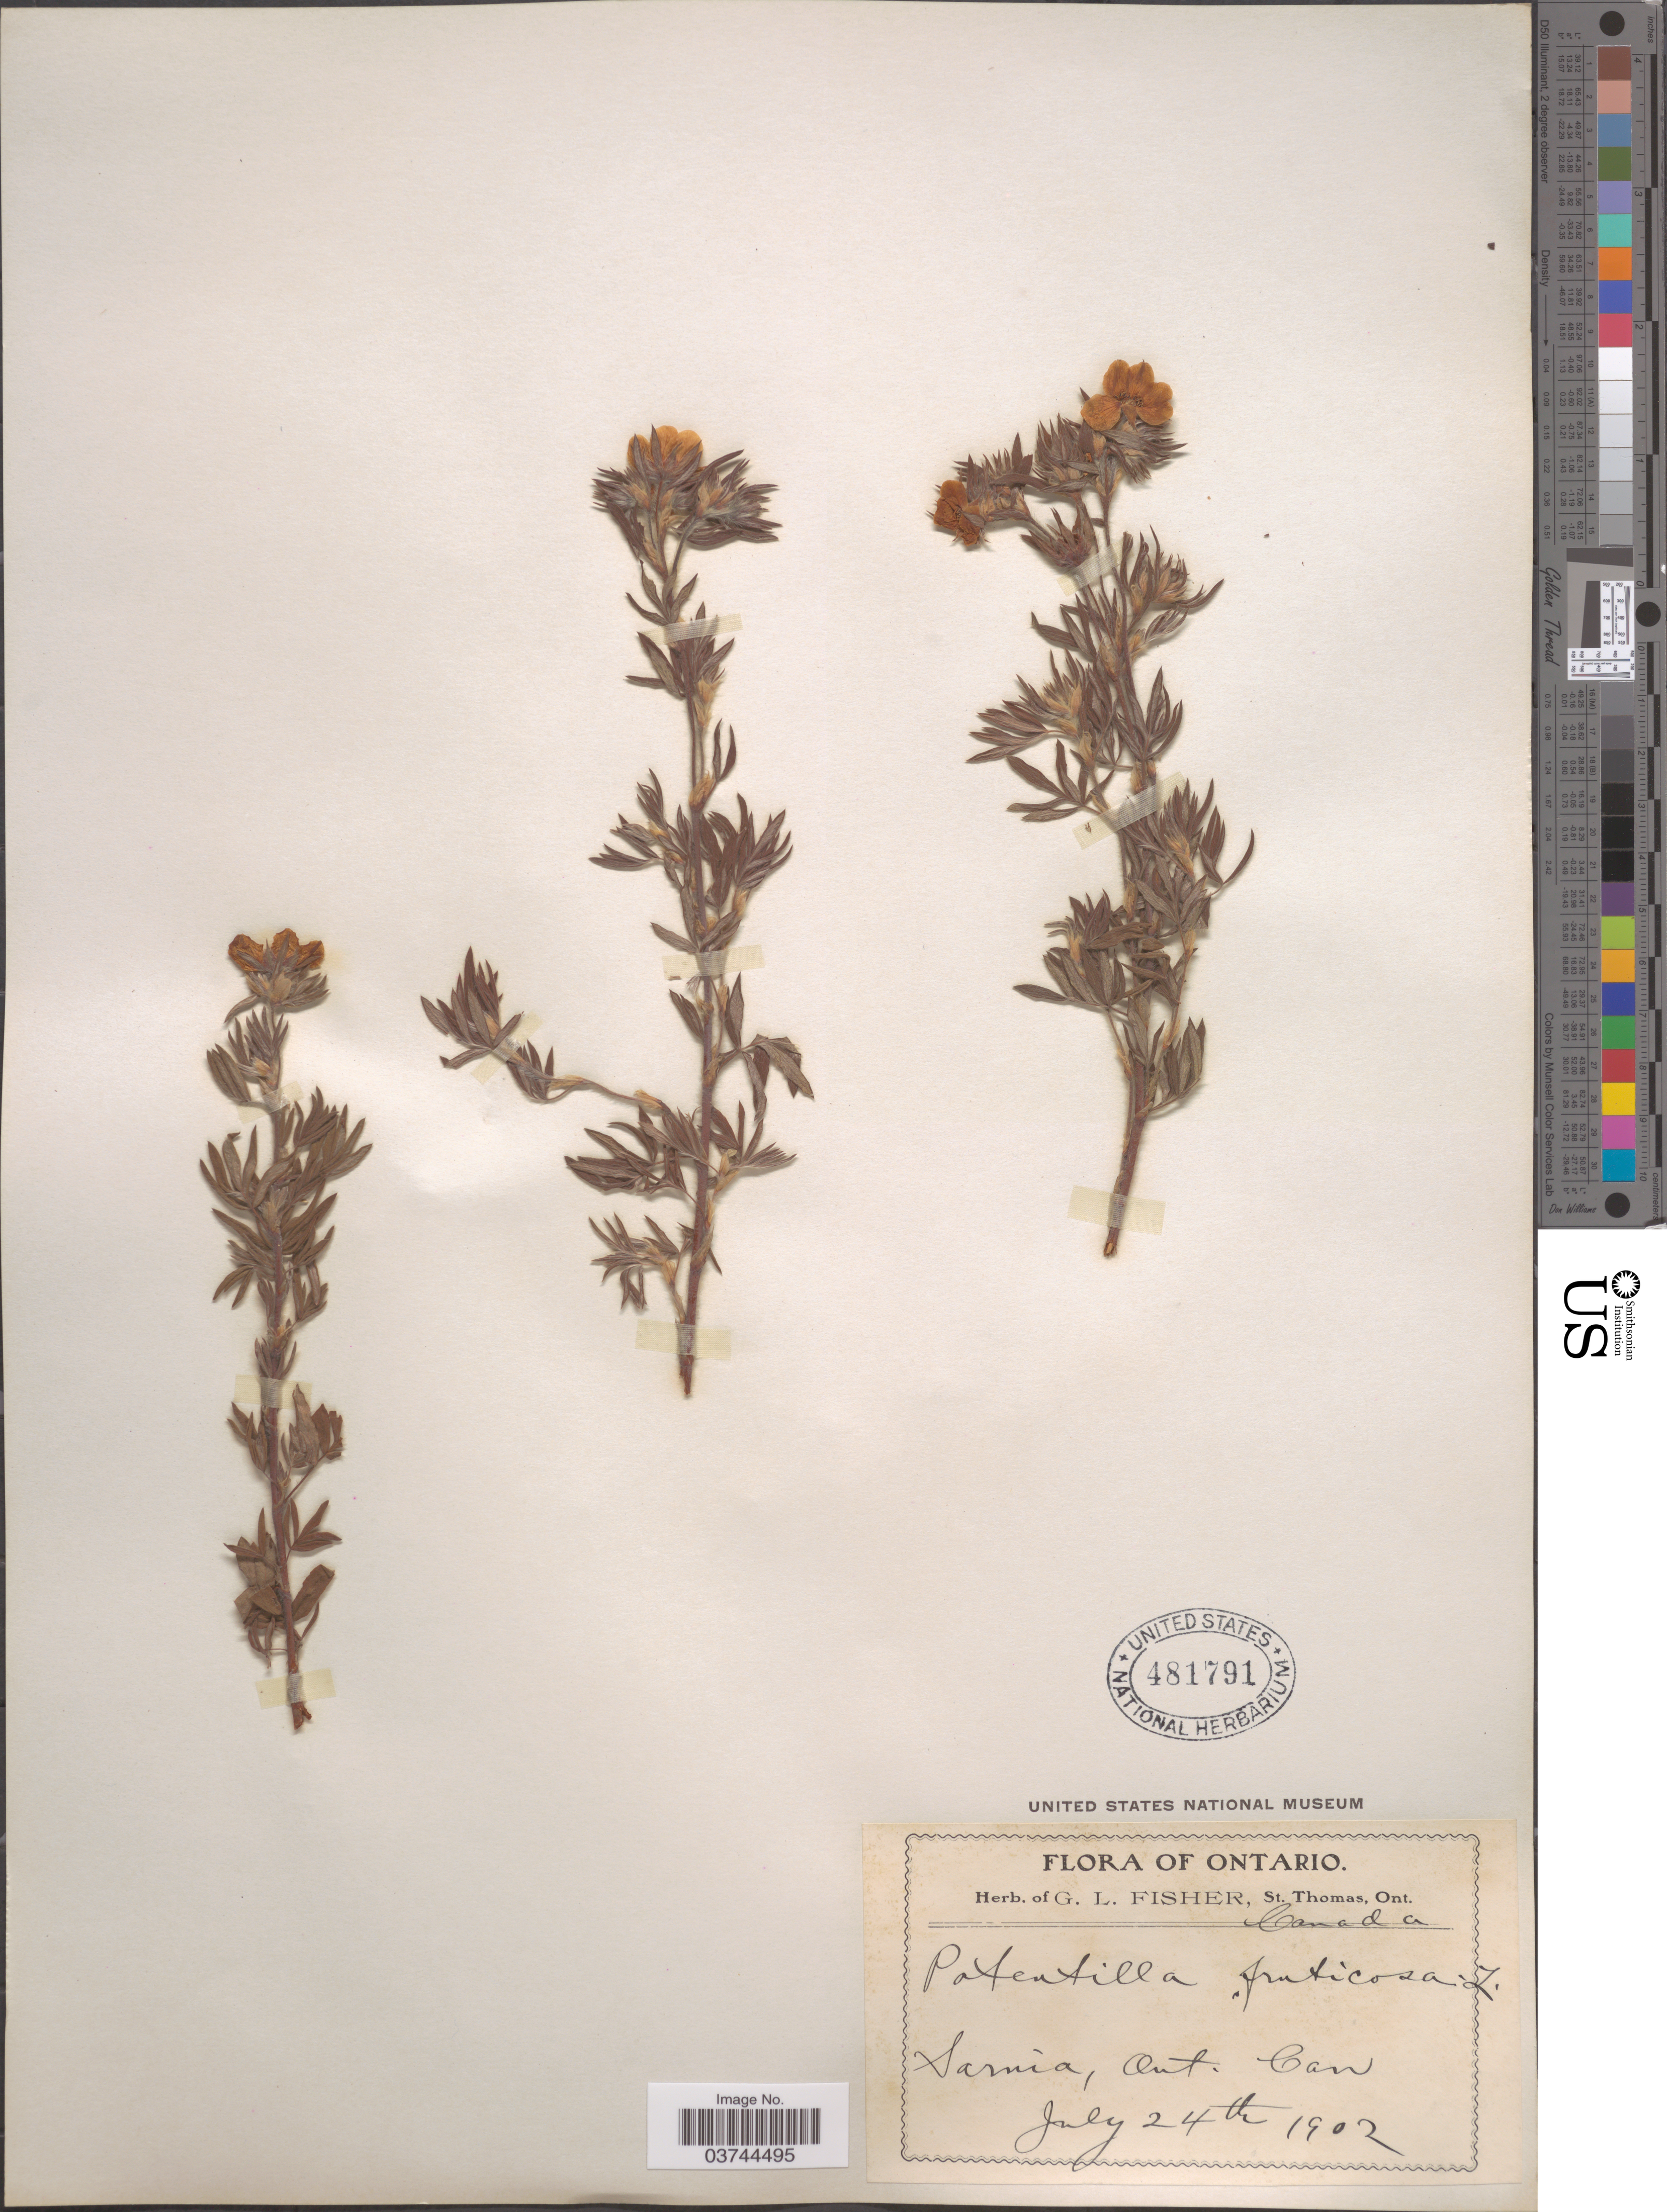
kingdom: Plantae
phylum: Tracheophyta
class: Magnoliopsida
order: Rosales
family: Rosaceae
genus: Dasiphora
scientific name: Dasiphora fruticosa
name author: (L.) Rydb.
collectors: ex herb. Geo L. Fisher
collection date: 1902-07-24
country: Canada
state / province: Ontario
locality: Sarnia.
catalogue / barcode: US 481791